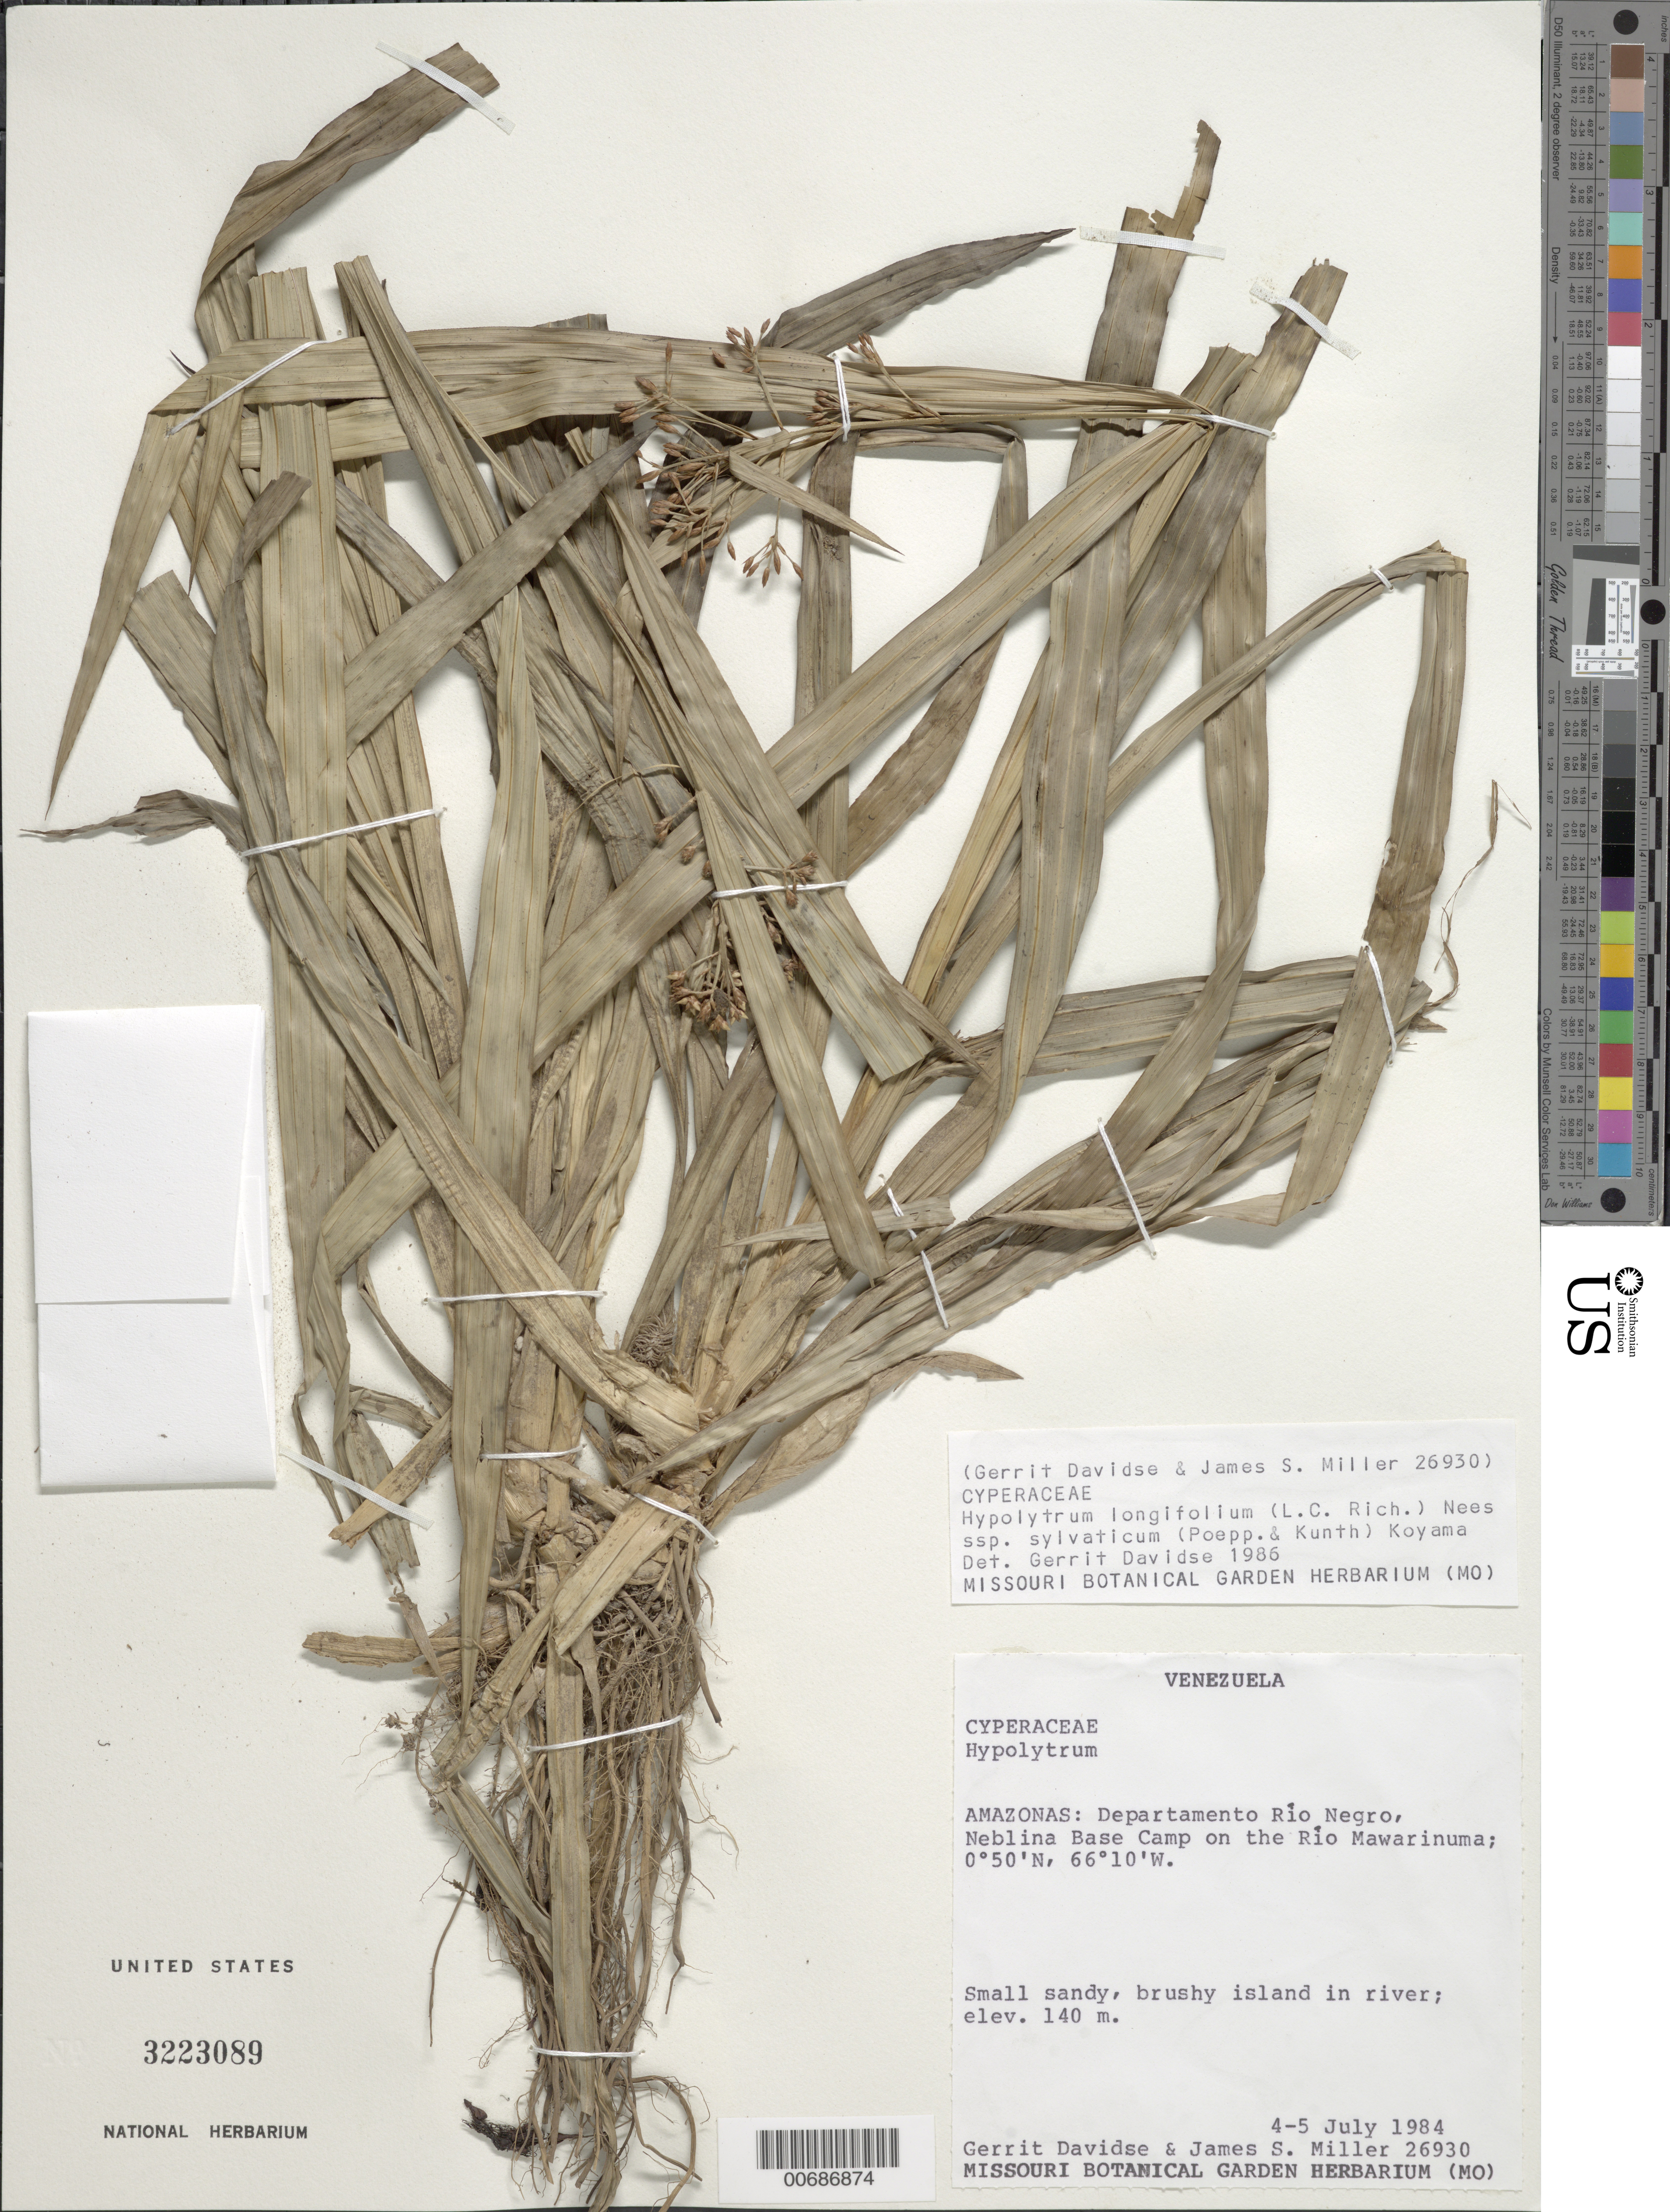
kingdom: Plantae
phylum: Tracheophyta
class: Liliopsida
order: Poales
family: Cyperaceae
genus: Hypolytrum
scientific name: Hypolytrum longifolium subsp. sylvaticum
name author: (Poepp. ex Kunth) T. Koyama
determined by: Davidse, Gerrit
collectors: G. Davidse & J. S. Miller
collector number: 26930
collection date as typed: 4-Jul-84 to 5-Jul-84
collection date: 1984-07-04/1984-07-05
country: Venezuela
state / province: Amazonas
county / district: Río Negro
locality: Río Negro betw. San Carlos de Río Negro & mouth of Casiquiare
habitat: Small sandy, brushy island in river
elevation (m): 140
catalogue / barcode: US 3223089